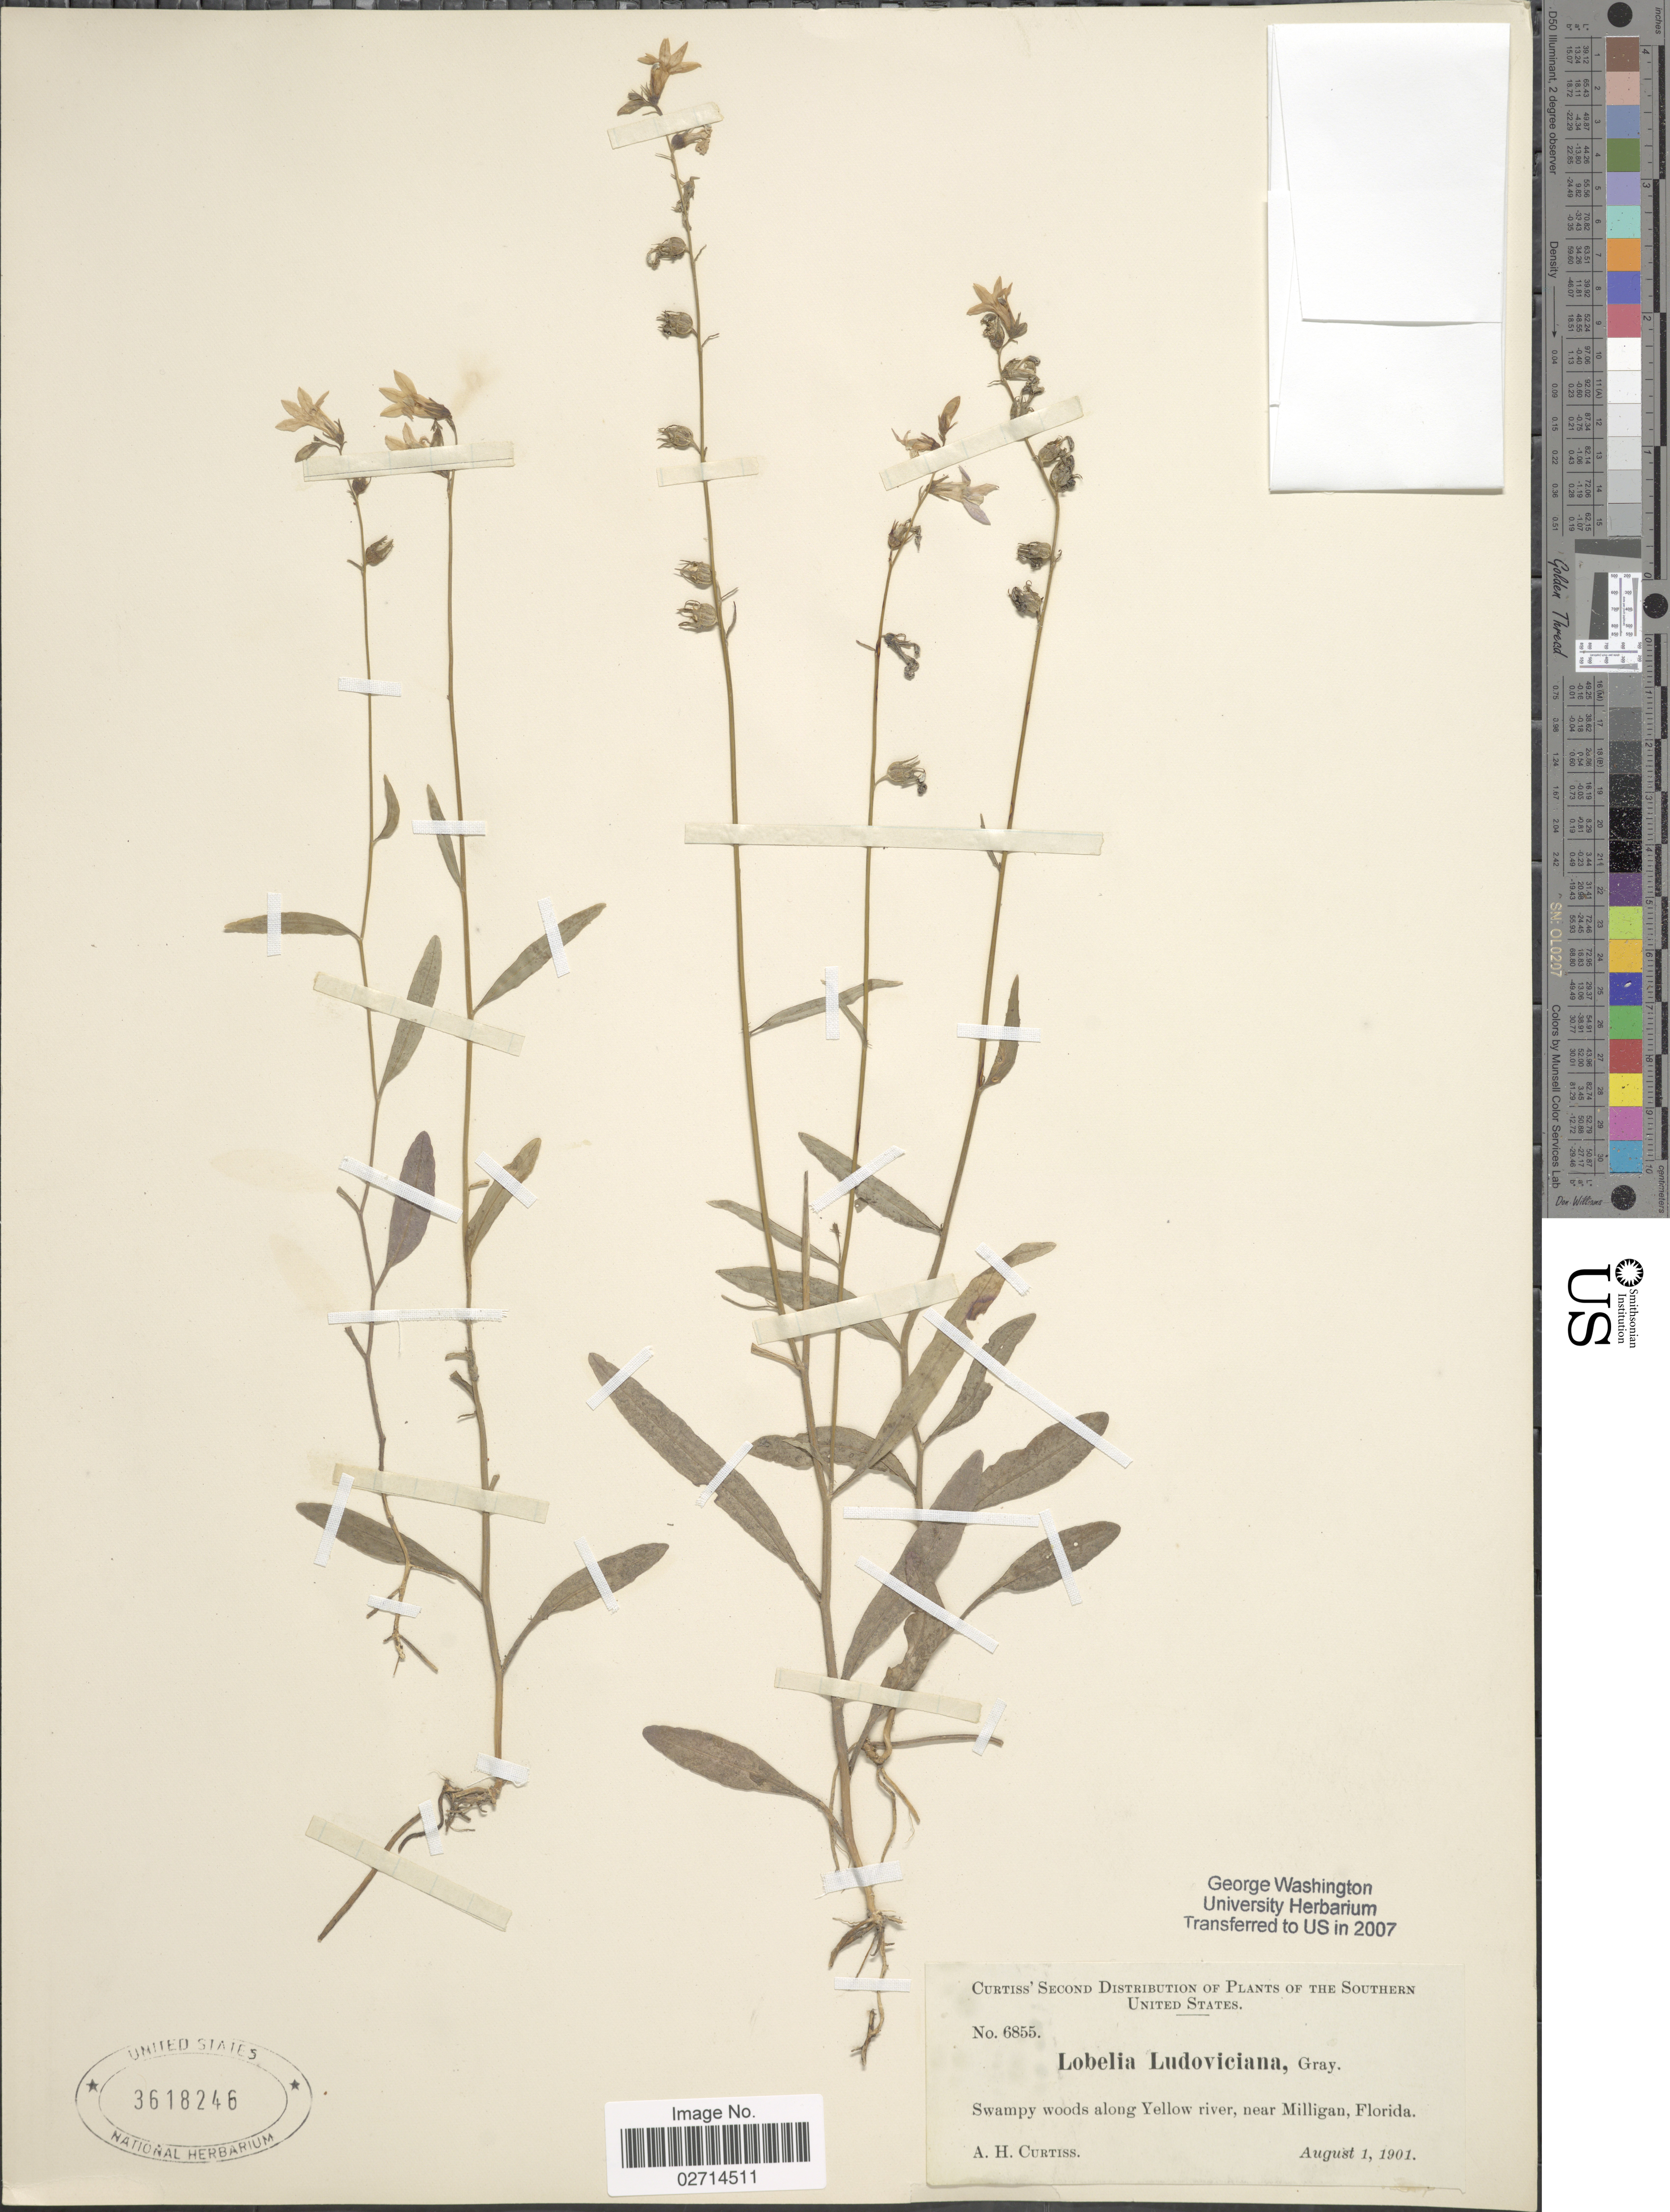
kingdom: Plantae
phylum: Tracheophyta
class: Magnoliopsida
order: Asterales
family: Campanulaceae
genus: Lobelia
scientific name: Lobelia ludoviciana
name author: Alph. Wood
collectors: A. H. Curtiss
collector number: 6855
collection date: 1901-08-01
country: United States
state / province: Florida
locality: Southern United States. Swampy woods along Yellow River, near Milligan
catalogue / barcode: US 3618246